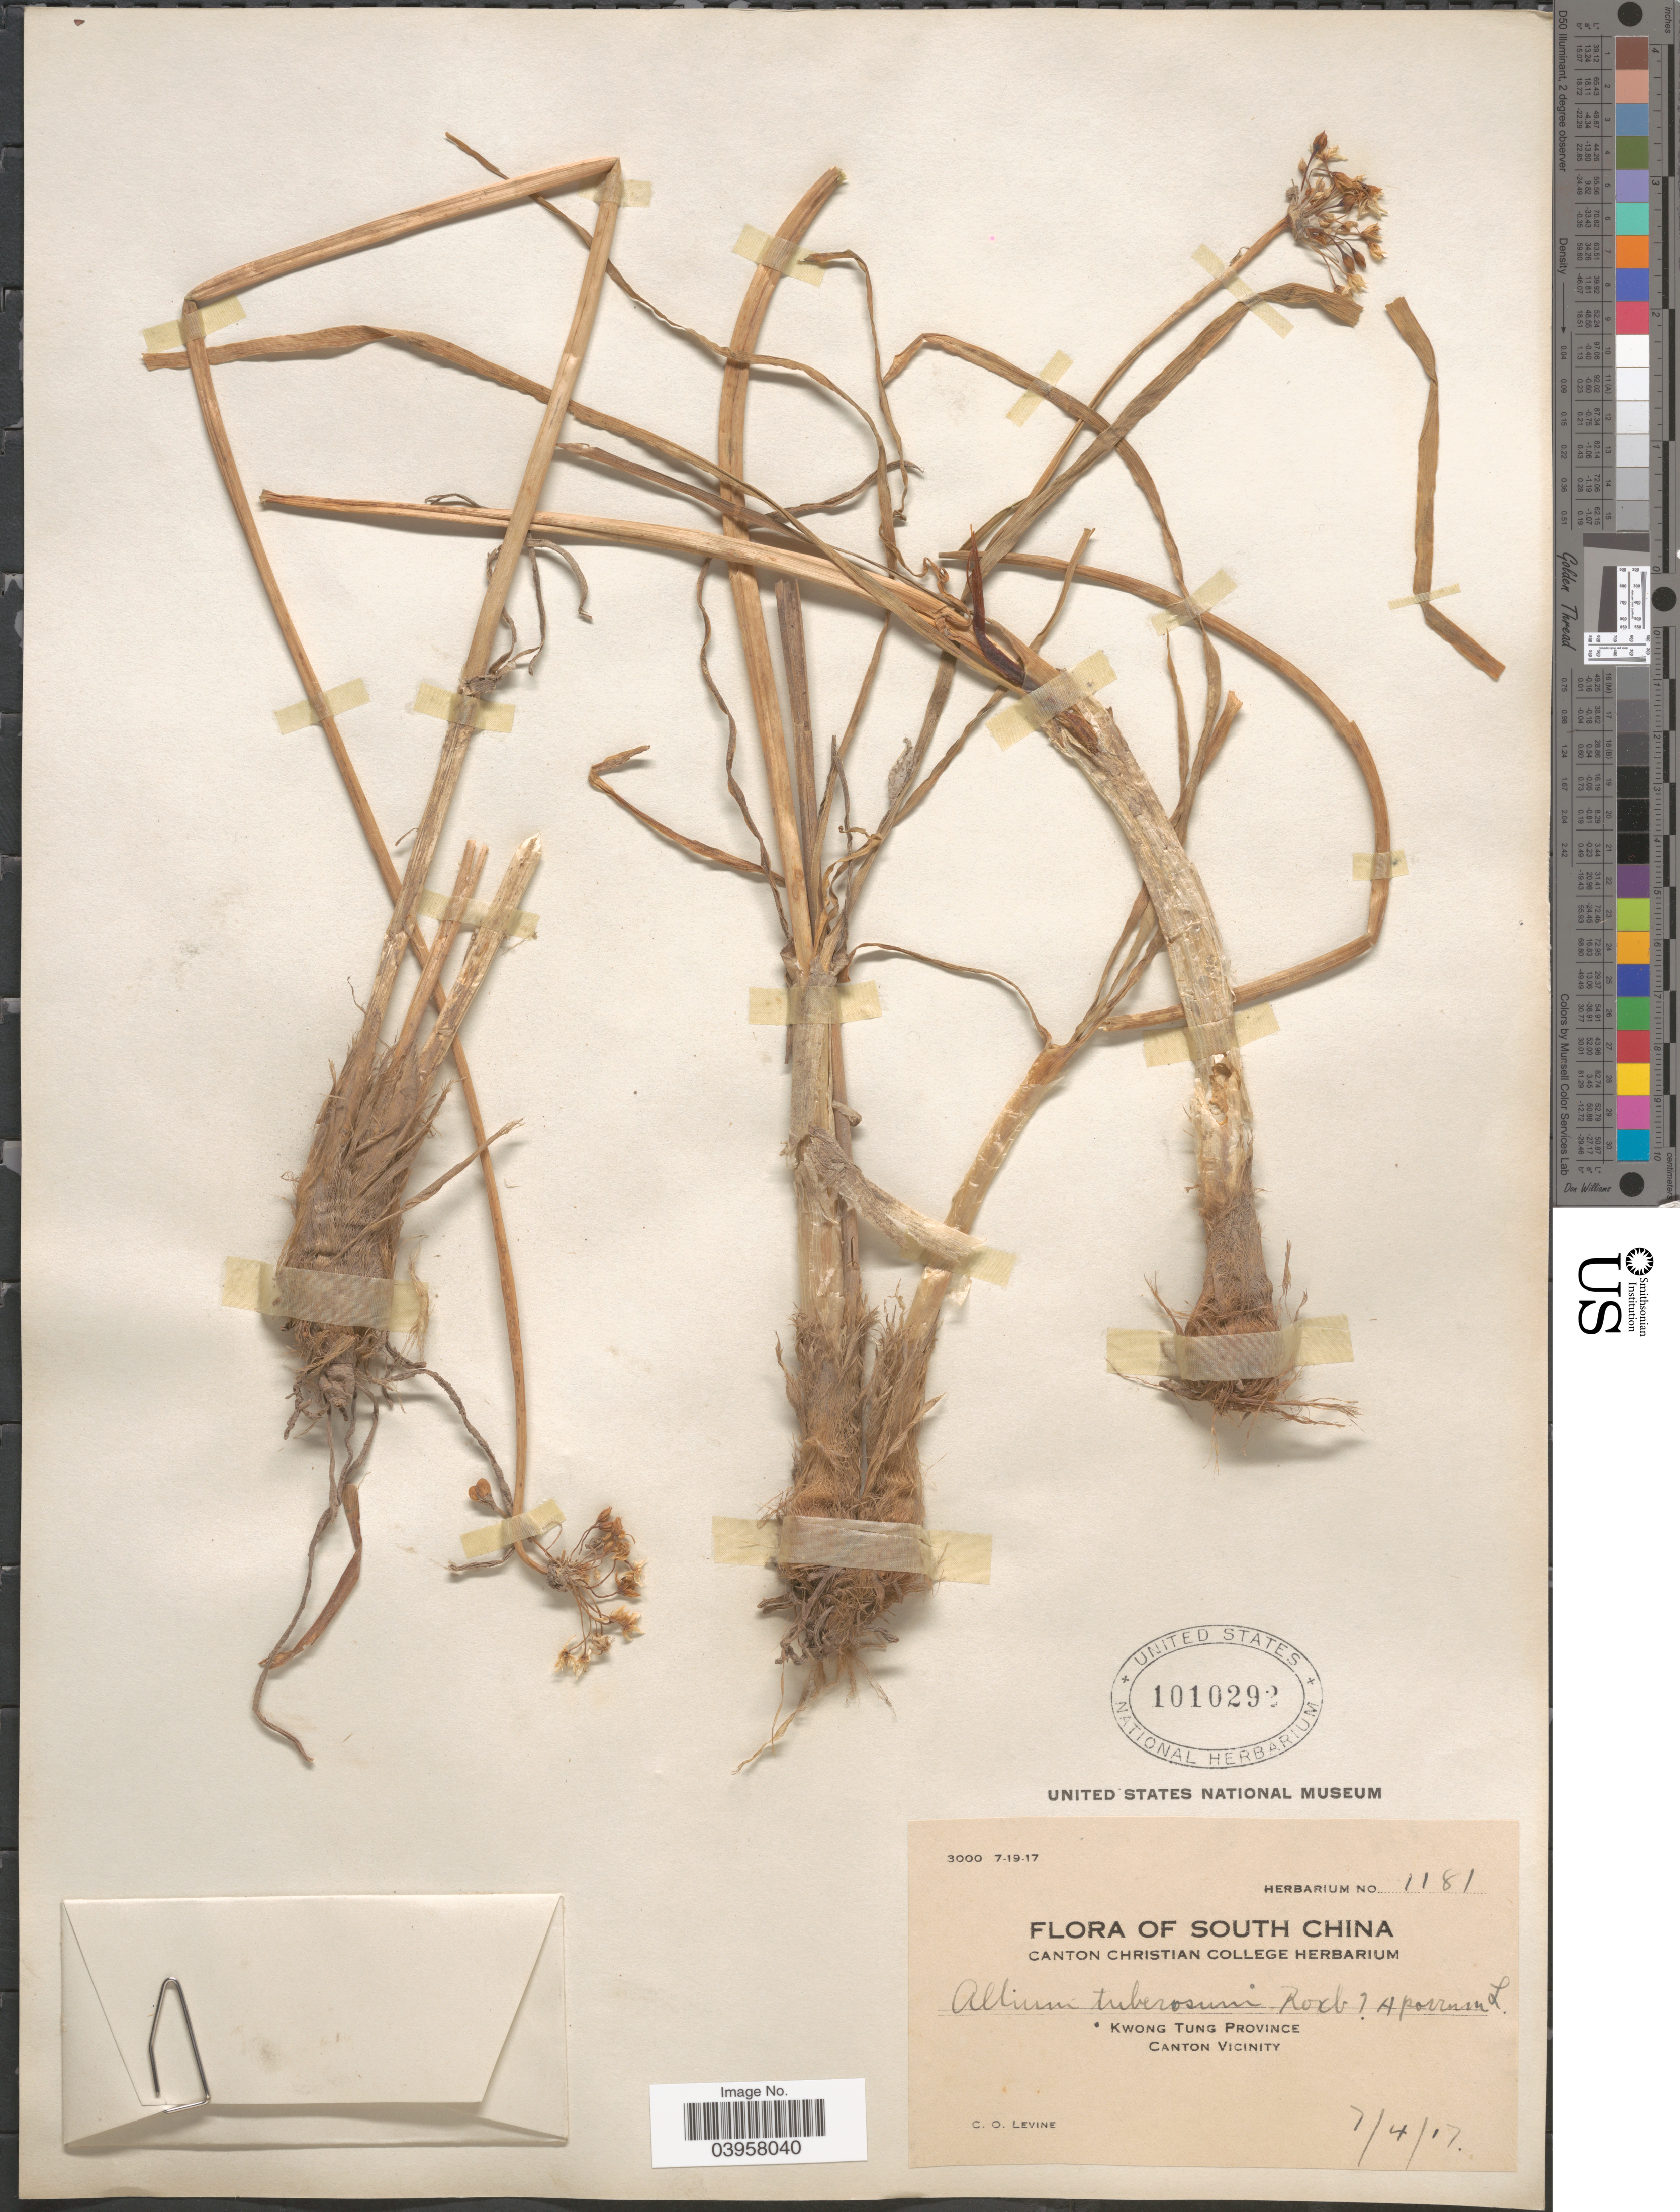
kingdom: Plantae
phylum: Tracheophyta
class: Liliopsida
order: Asparagales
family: Amaryllidaceae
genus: Allium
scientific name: Allium tuberosum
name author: Röttler ex Spreng.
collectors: C. O. Levine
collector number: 1181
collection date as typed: Transcribed d/m/y: 7/4/17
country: China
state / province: Guangdong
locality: South China. Kwong Tung Province. Canton Vicinity.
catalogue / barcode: US 1010292